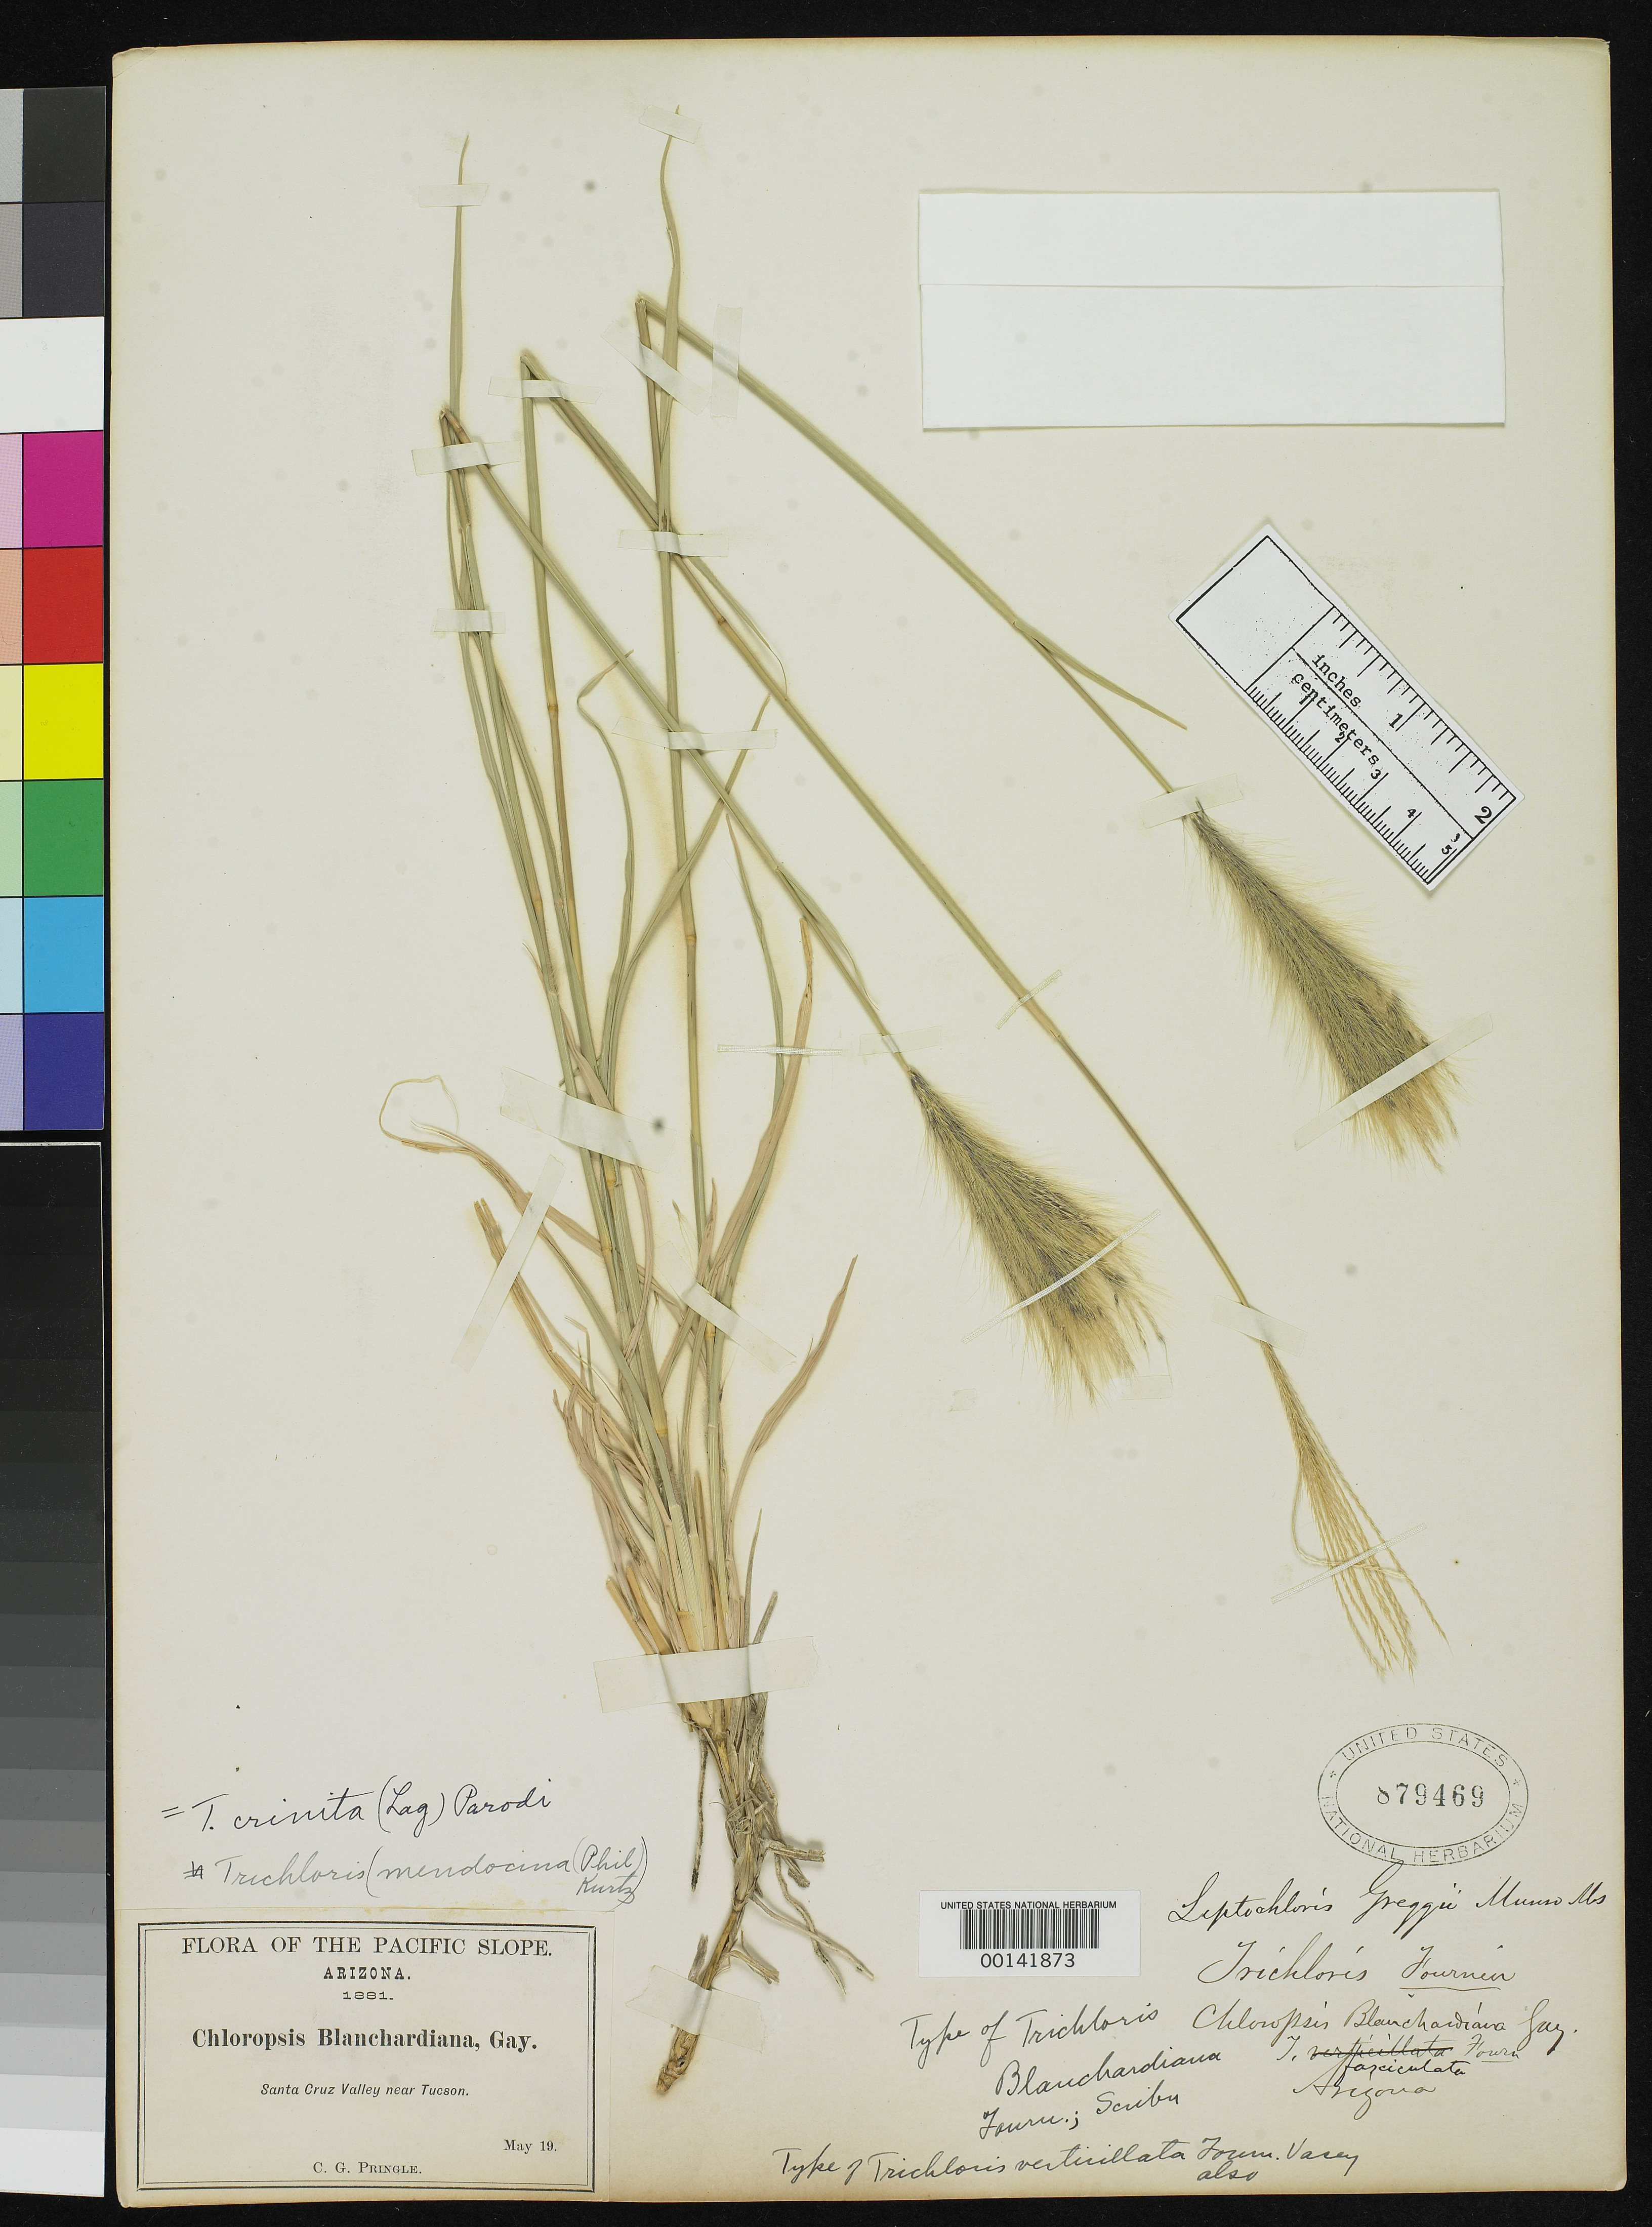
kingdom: Plantae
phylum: Tracheophyta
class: Liliopsida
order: Poales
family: Poaceae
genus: Trichloris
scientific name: Trichloris blanchardiana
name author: E. Fourn. ex Scribn.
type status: Type Collection; Isosyntype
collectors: C. G. Pringle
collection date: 1881-05-19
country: United States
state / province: Arizona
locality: Santa Cruz Valley near Tucson.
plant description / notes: One of two original US sheets (USNH 879468, 879469) that are apparently the basis for Trichloris blanchardiana E. Fourn. ex Scribn. (1882): "Santa Cruz Valley, near Tucson. May. This grass has been distributed in herbaria as Chloropsis or Chloridiopsis Blanchardiana, Gay, and is so named in Pringle's sets." Trichloris blanchardiana E. Fourn. ex Scribn. (1891) appears to include this collection as one of its syntypes, making that later name superfluousu and illegitimate.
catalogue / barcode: US 879469